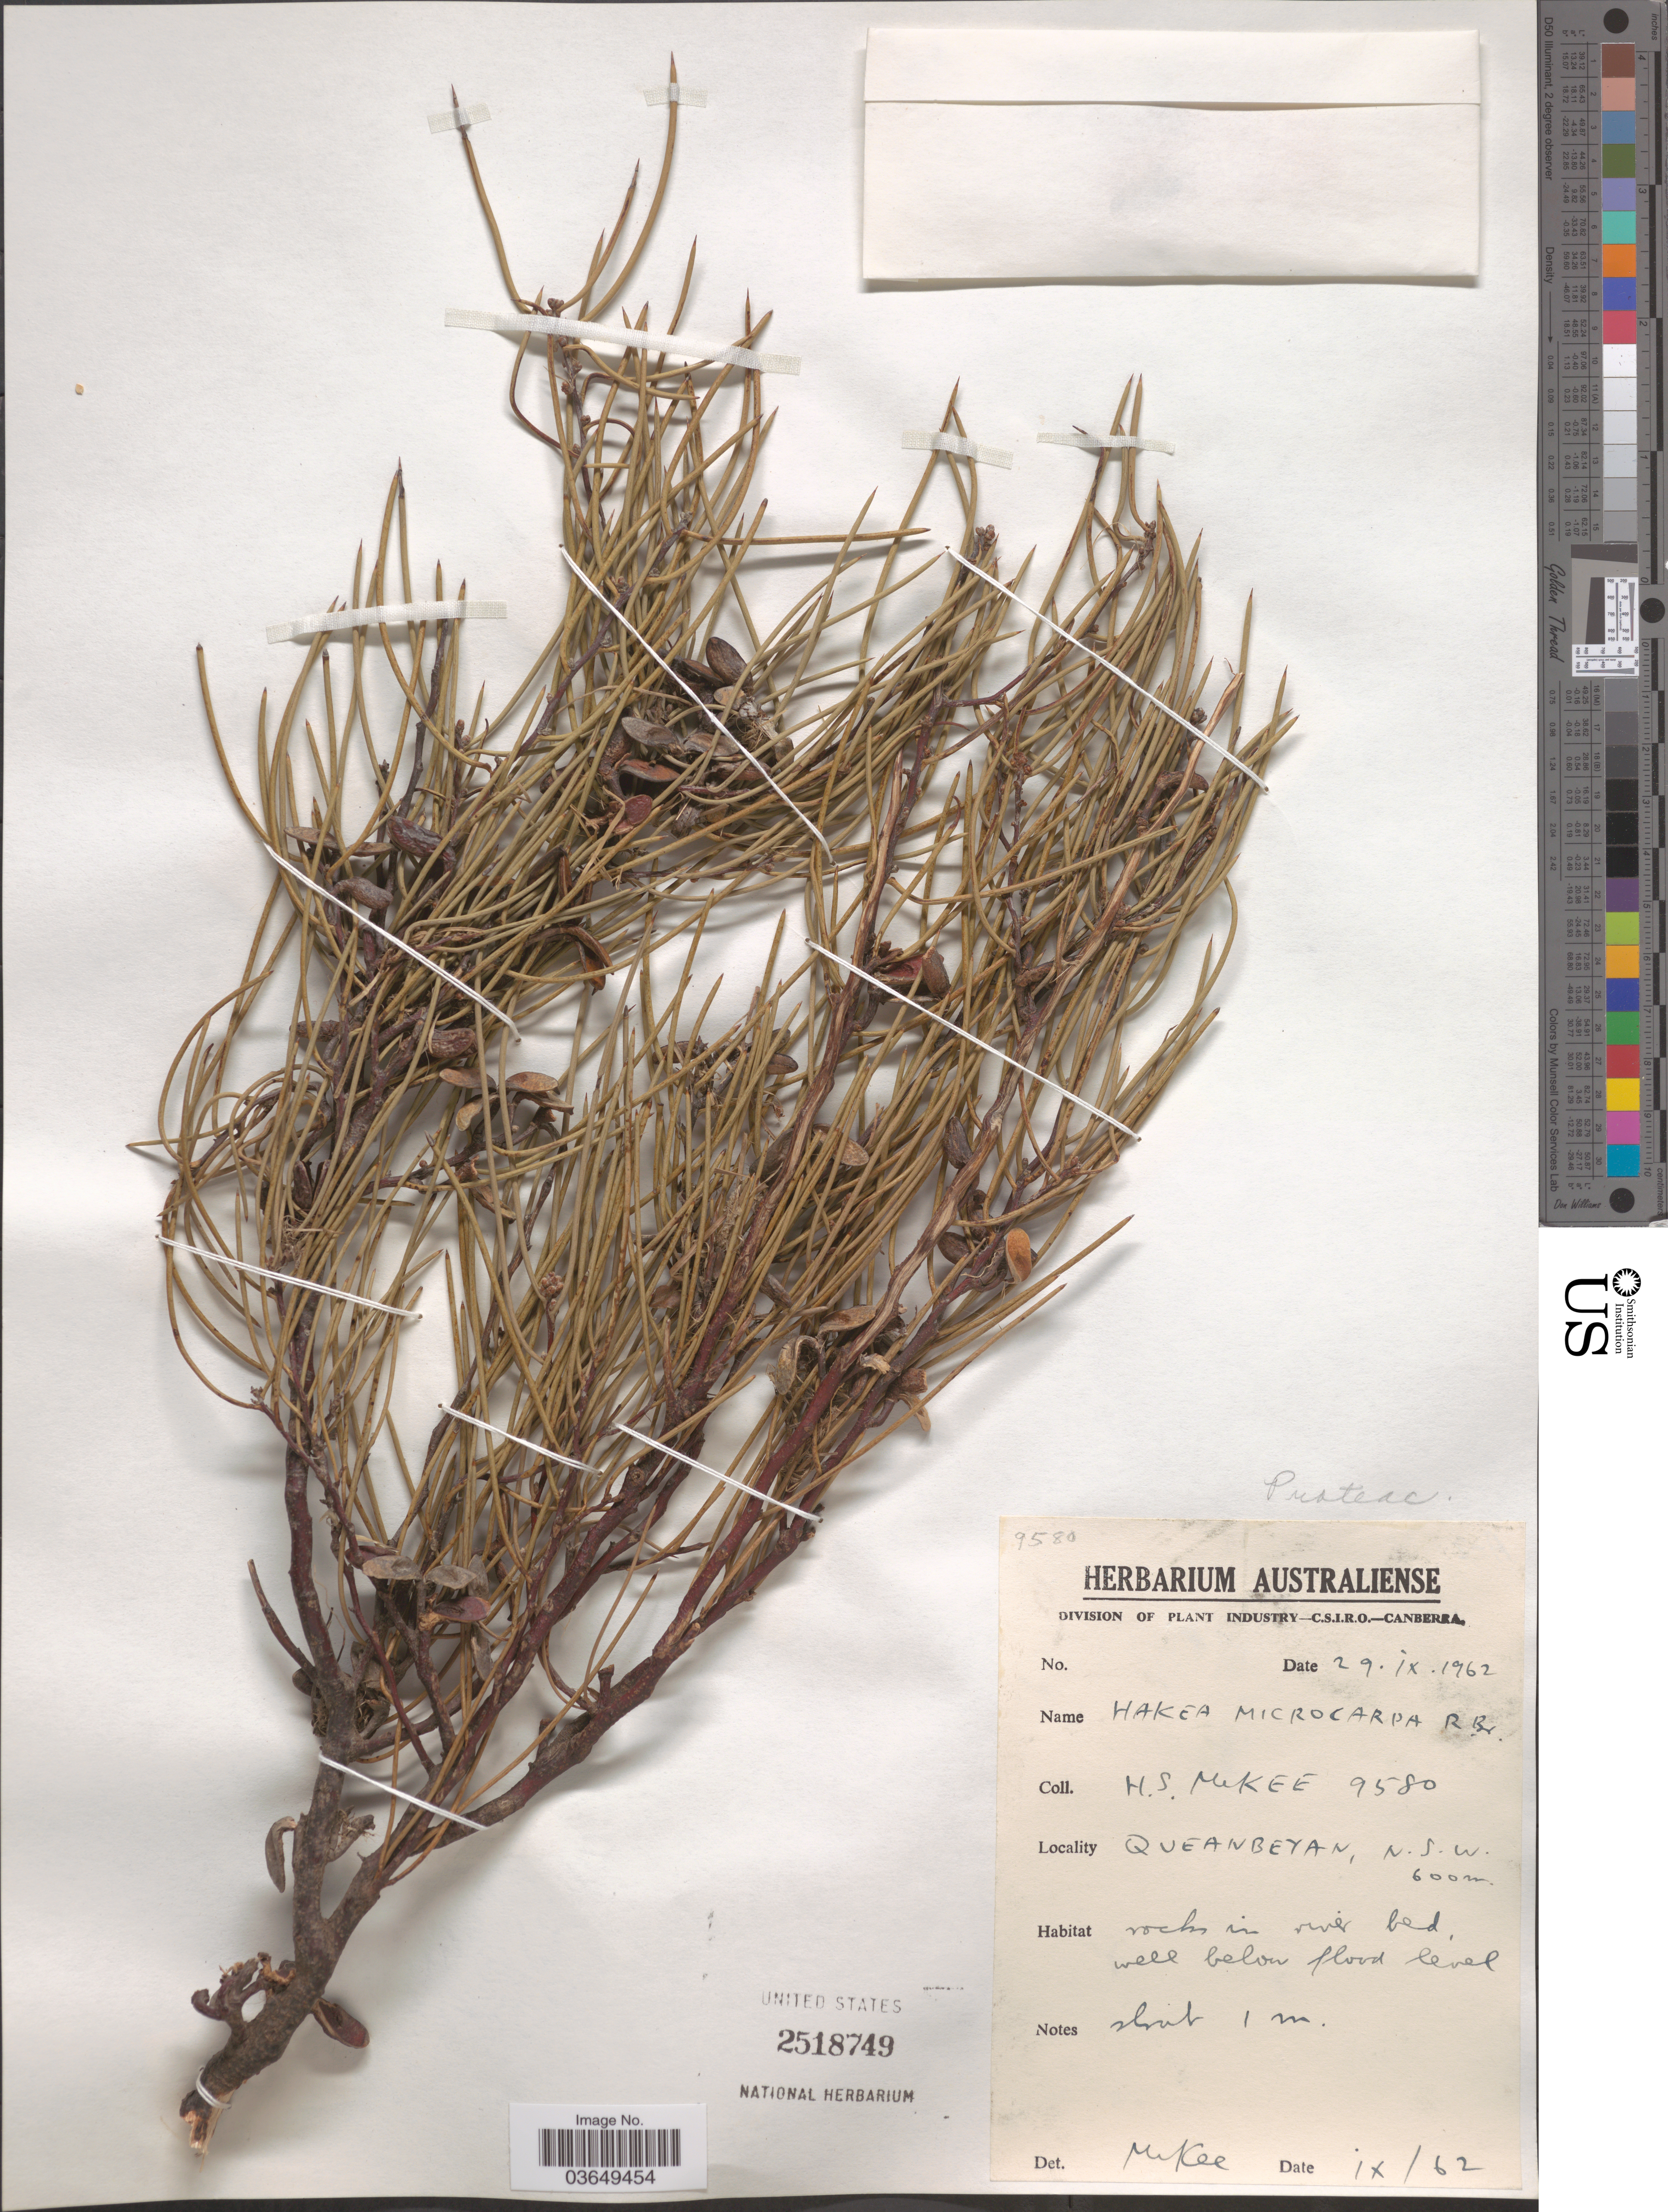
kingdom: Plantae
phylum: Tracheophyta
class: Magnoliopsida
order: Proteales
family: Proteaceae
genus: Hakea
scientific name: Hakea microcarpa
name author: R. Br.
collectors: H. S. McKee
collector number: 9580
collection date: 1962-09-29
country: Australia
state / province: New South Wales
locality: Queanbeyan.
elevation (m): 600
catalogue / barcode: US 2518749